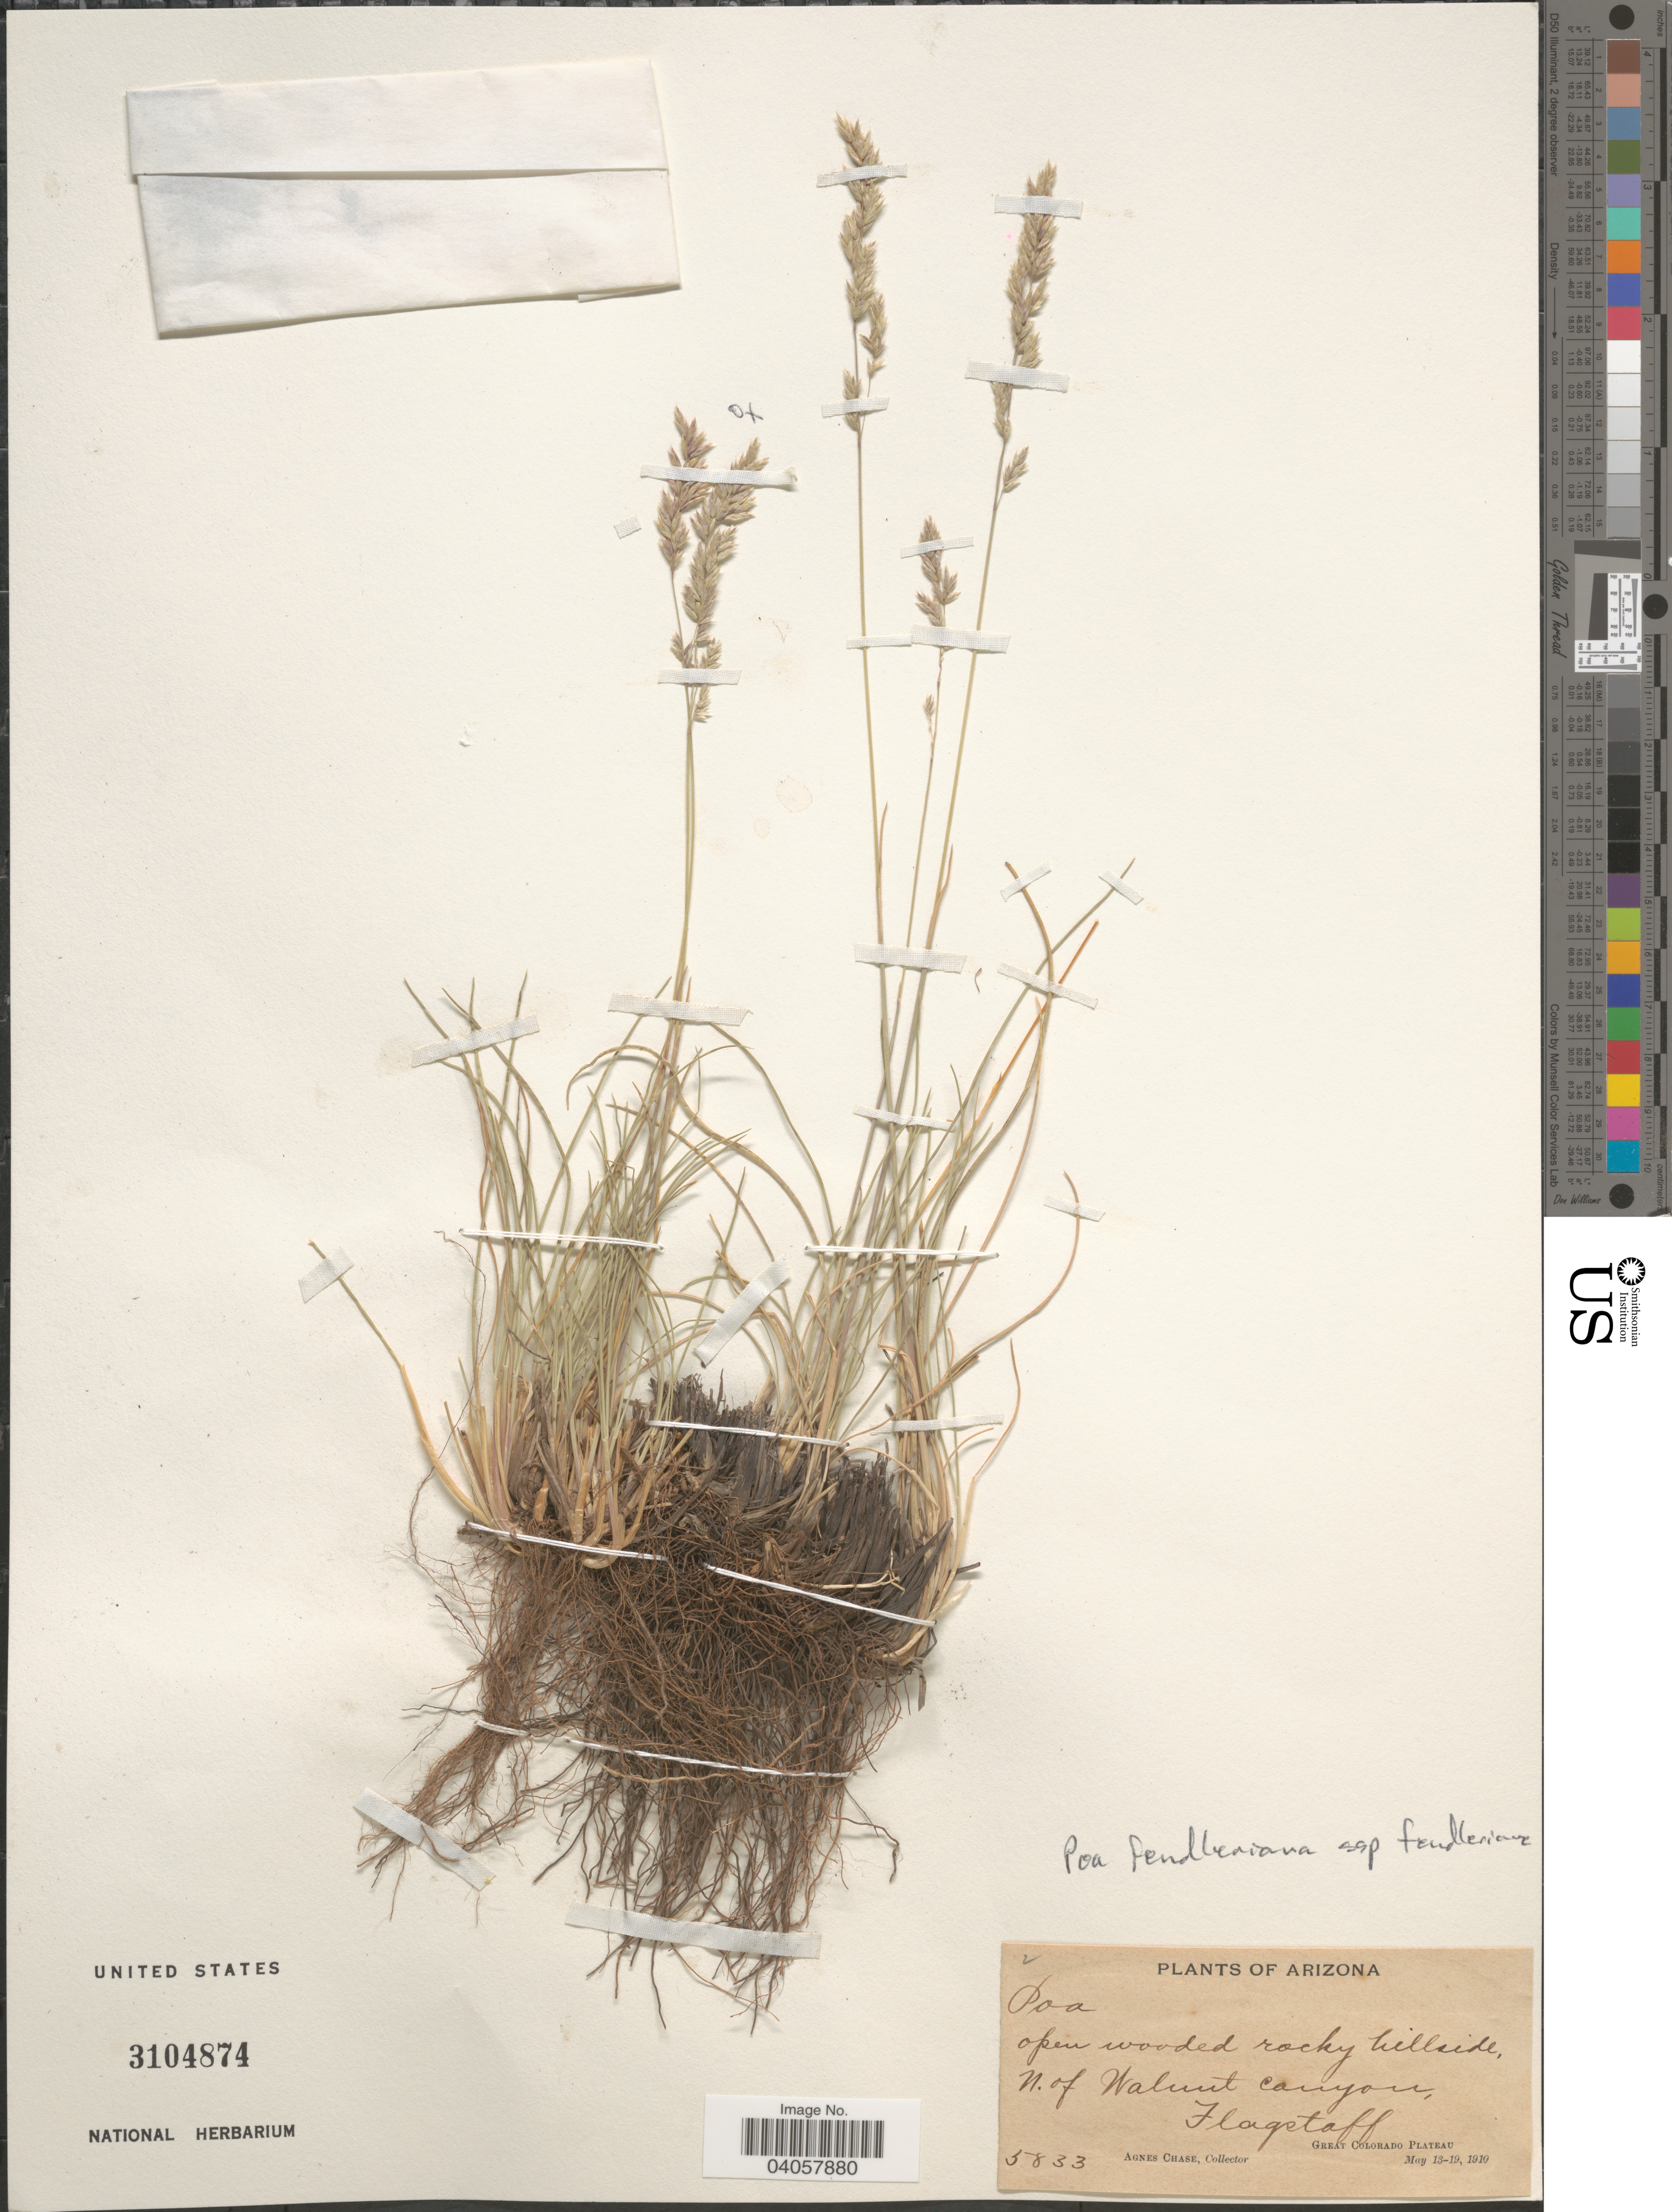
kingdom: Plantae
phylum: Tracheophyta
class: Liliopsida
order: Poales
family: Poaceae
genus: Poa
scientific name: Poa fendleriana subsp. fendleriana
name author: (Steud.) Vasey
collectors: A. Chase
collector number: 5833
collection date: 1910-05-13/1910-05-19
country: United States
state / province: Arizona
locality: Open wooded rocky hillside, N. of Walnut Canyon, Flagstaff. Great Colorado Plateau.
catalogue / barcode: US 3104874